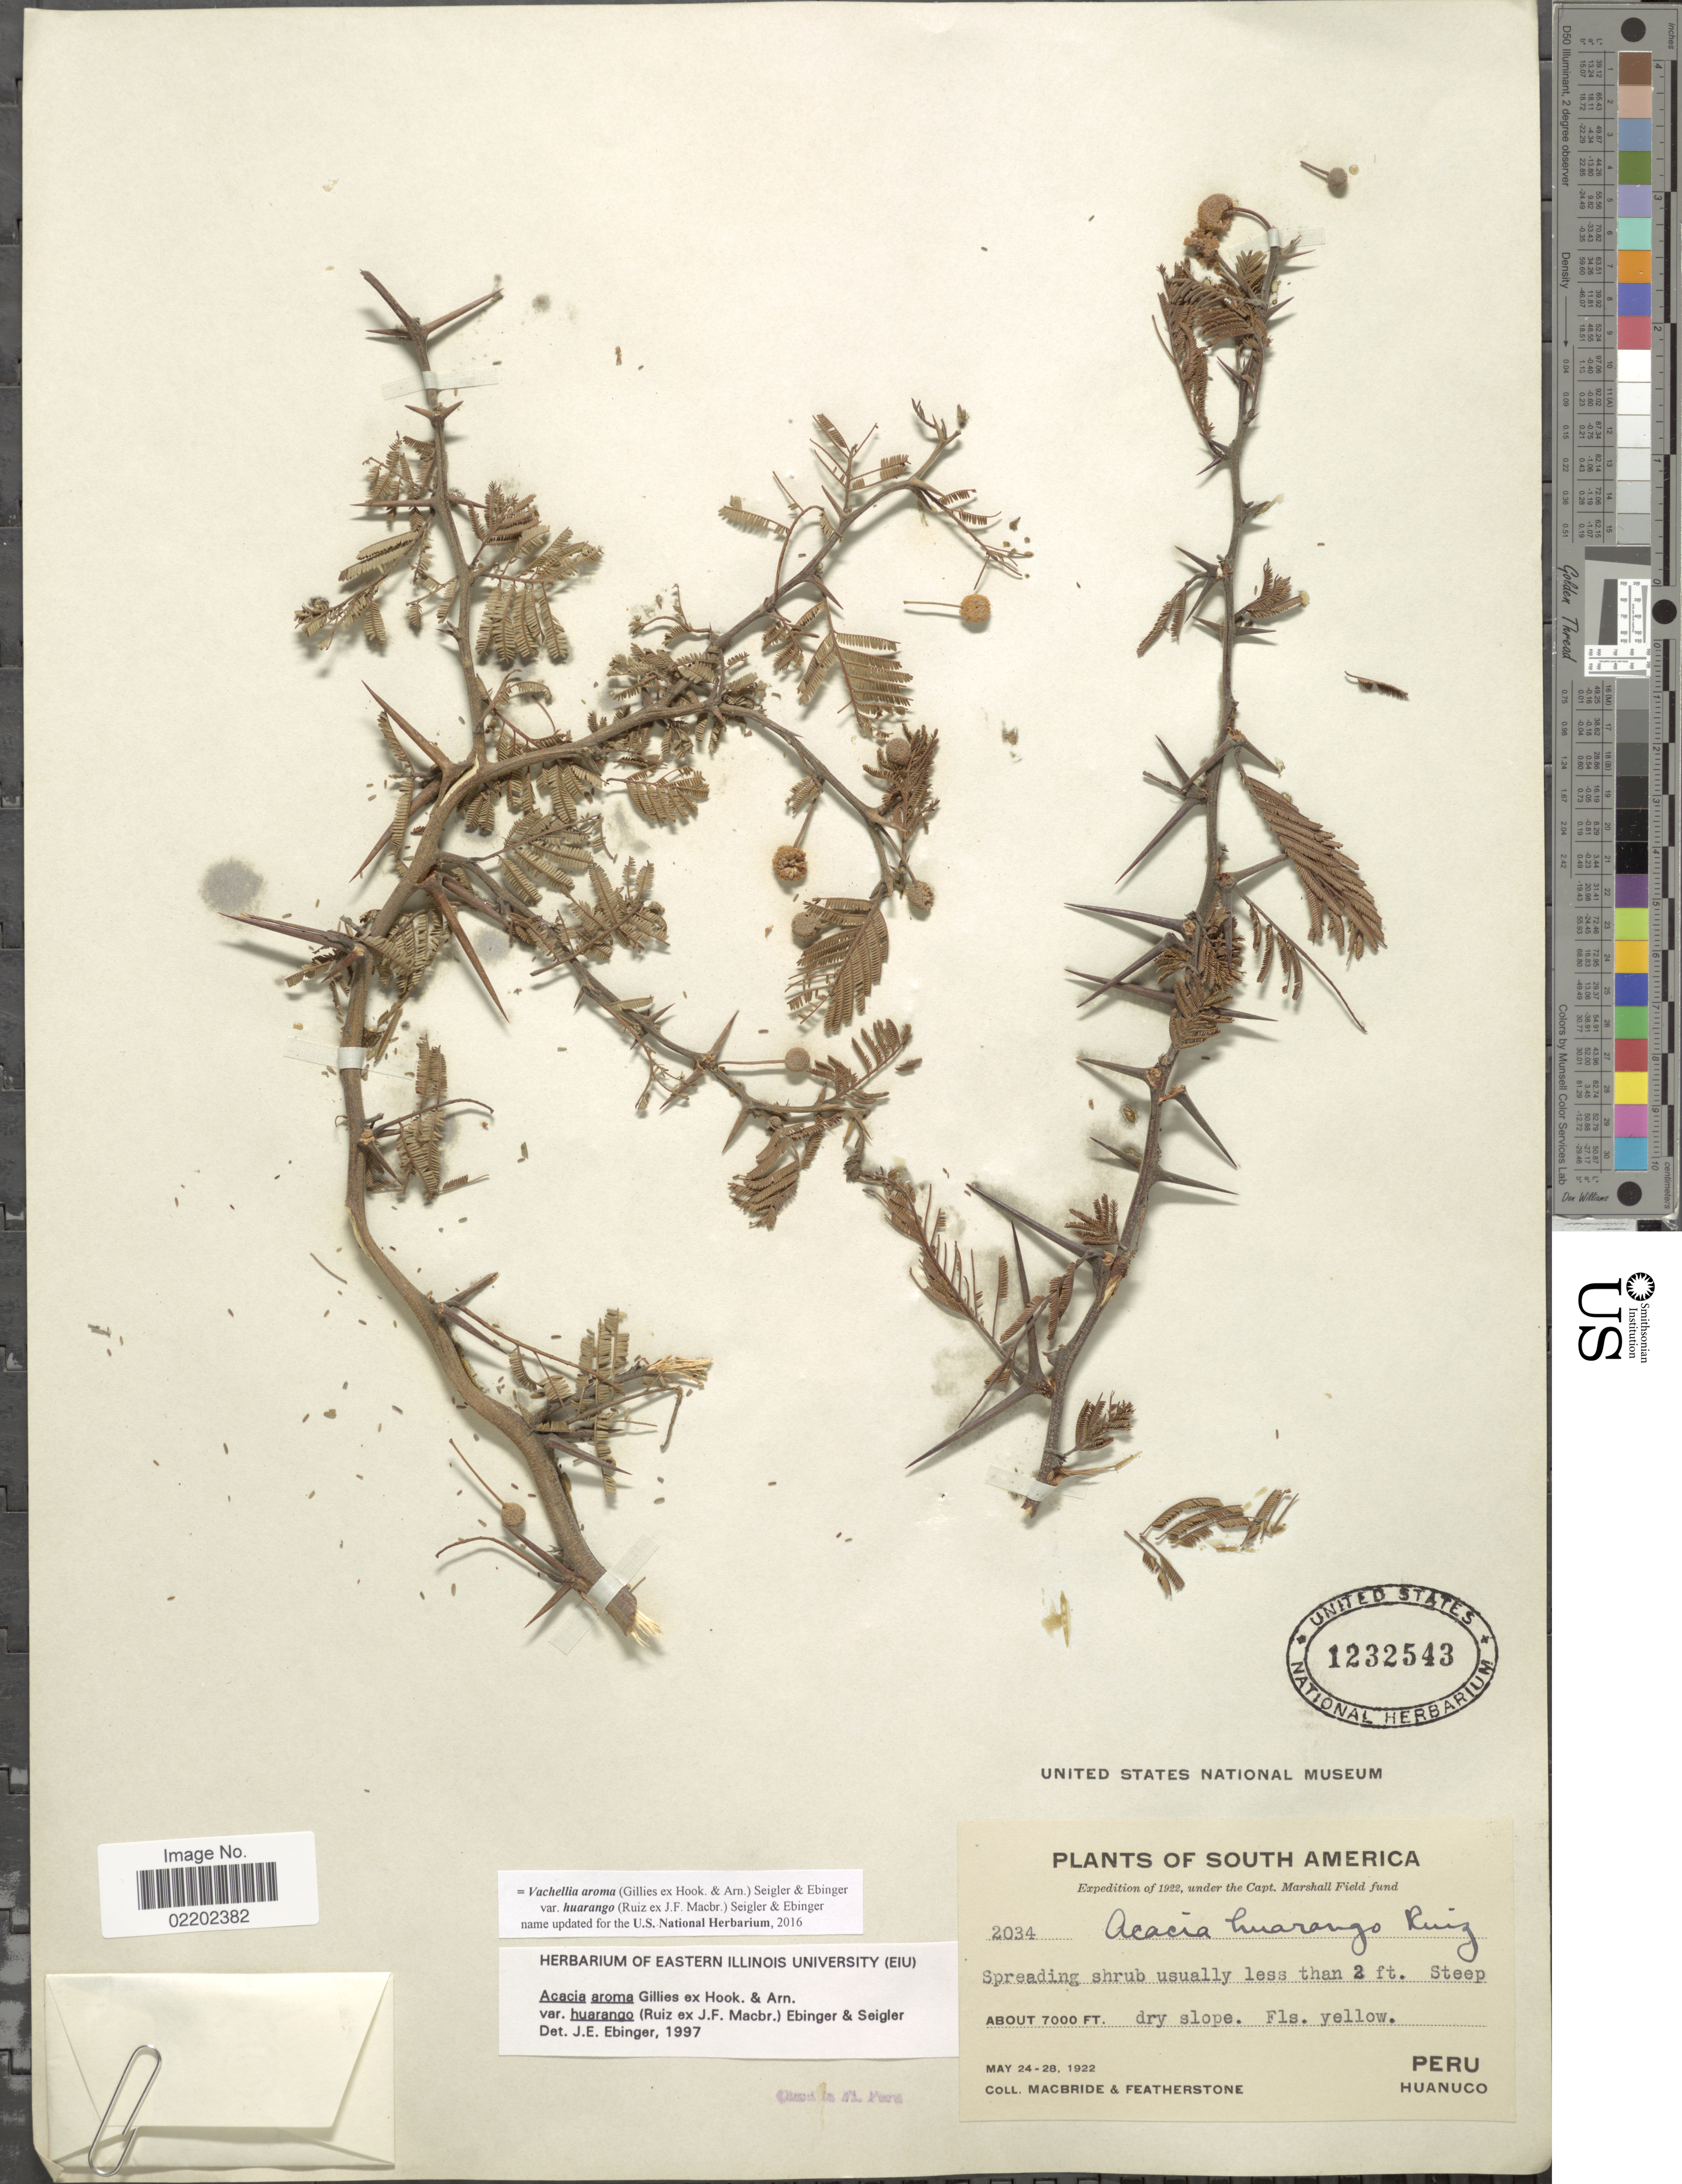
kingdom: Plantae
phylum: Tracheophyta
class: Magnoliopsida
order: Fabales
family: Fabaceae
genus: Vachellia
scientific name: Vachellia aroma var. huarango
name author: (Ruiz ex J.F. Macbr.) Seigler & Ebinger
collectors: Macbride, -- & -. Featherstone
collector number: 2034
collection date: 1922-05-24/1922-05-28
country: Peru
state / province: Huánuco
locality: Dry slope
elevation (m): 2134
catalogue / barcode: US 1232543